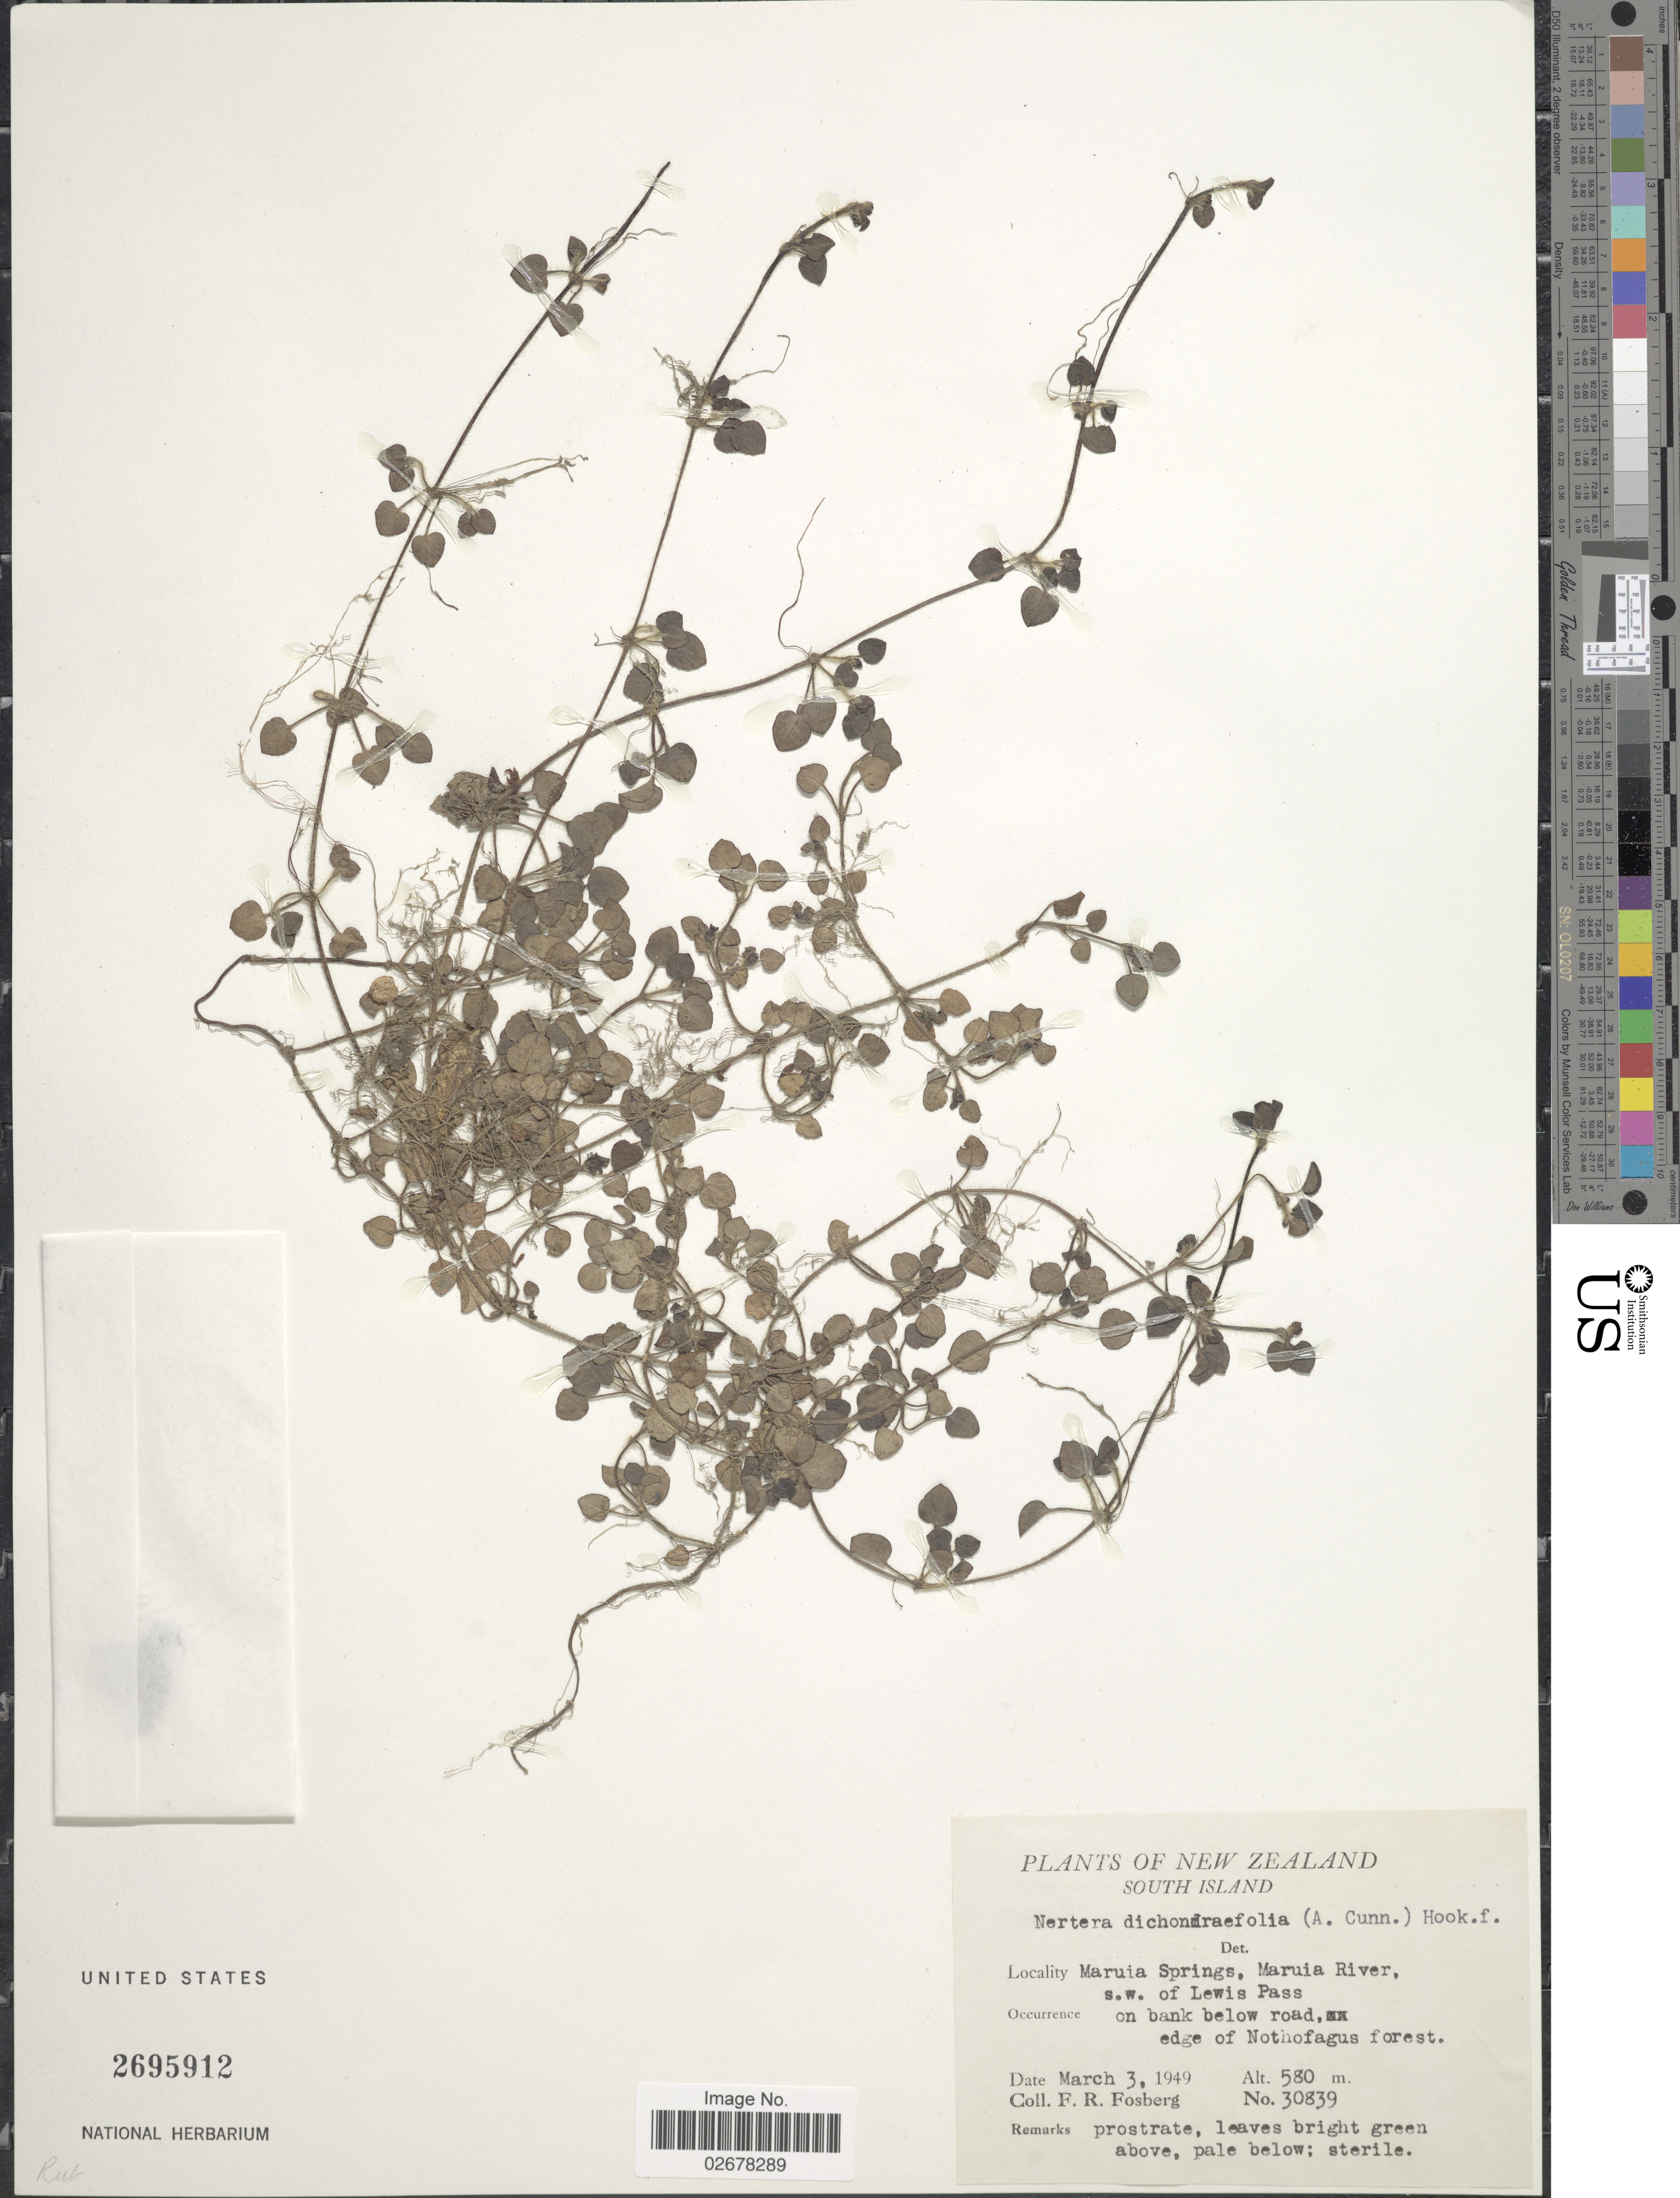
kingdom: Plantae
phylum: Tracheophyta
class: Magnoliopsida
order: Gentianales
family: Rubiaceae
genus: Nertera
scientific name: Nertera dichondrifolia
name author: Hook. f.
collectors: F. R. Fosberg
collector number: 30839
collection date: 1949-03-03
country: New Zealand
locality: South Island, Maruia Springs, Maruia River, s.w. of Lewis Pass, on bank blow road, edge of forest.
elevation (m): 580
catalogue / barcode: US 2695912